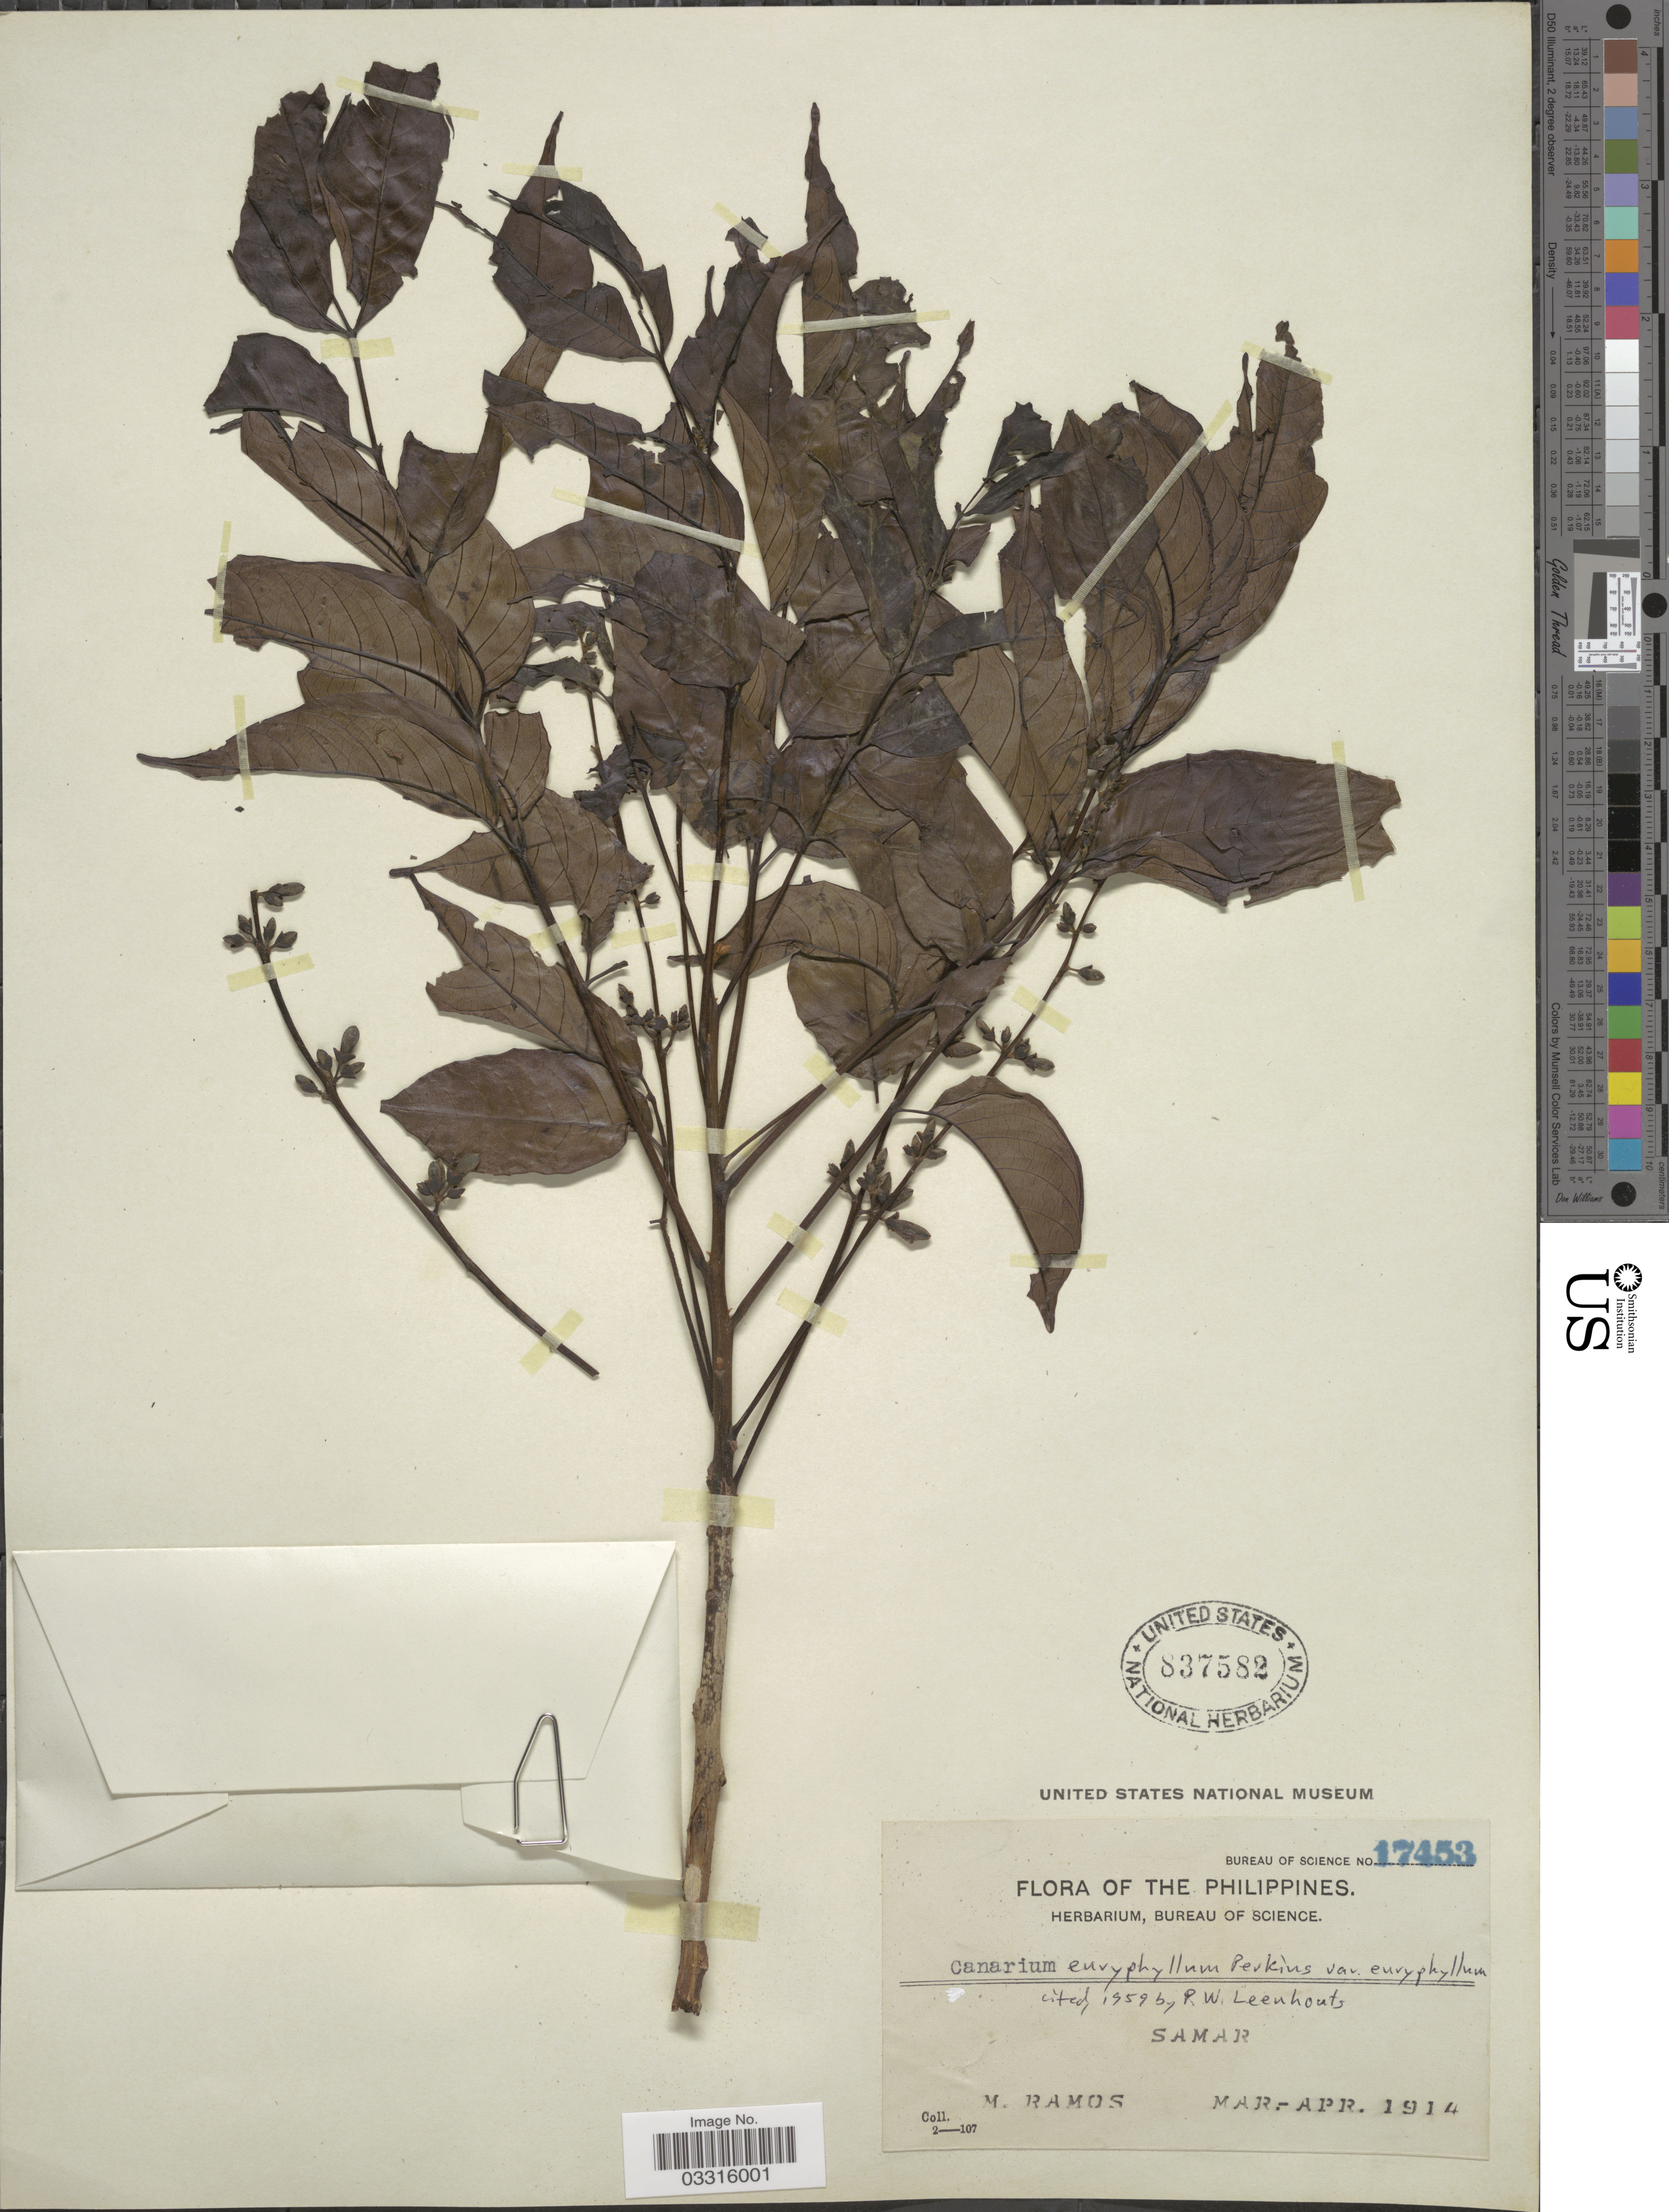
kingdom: Plantae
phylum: Tracheophyta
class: Magnoliopsida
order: Sapindales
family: Burseraceae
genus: Canarium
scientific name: Canarium euryphyllum var. euryphyllum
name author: G. Perkins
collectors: M. Ramos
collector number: Bureau of Science 17453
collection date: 1914-03/1914-04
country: Philippines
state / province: Eastern Visayas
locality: Samar.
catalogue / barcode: US 837582